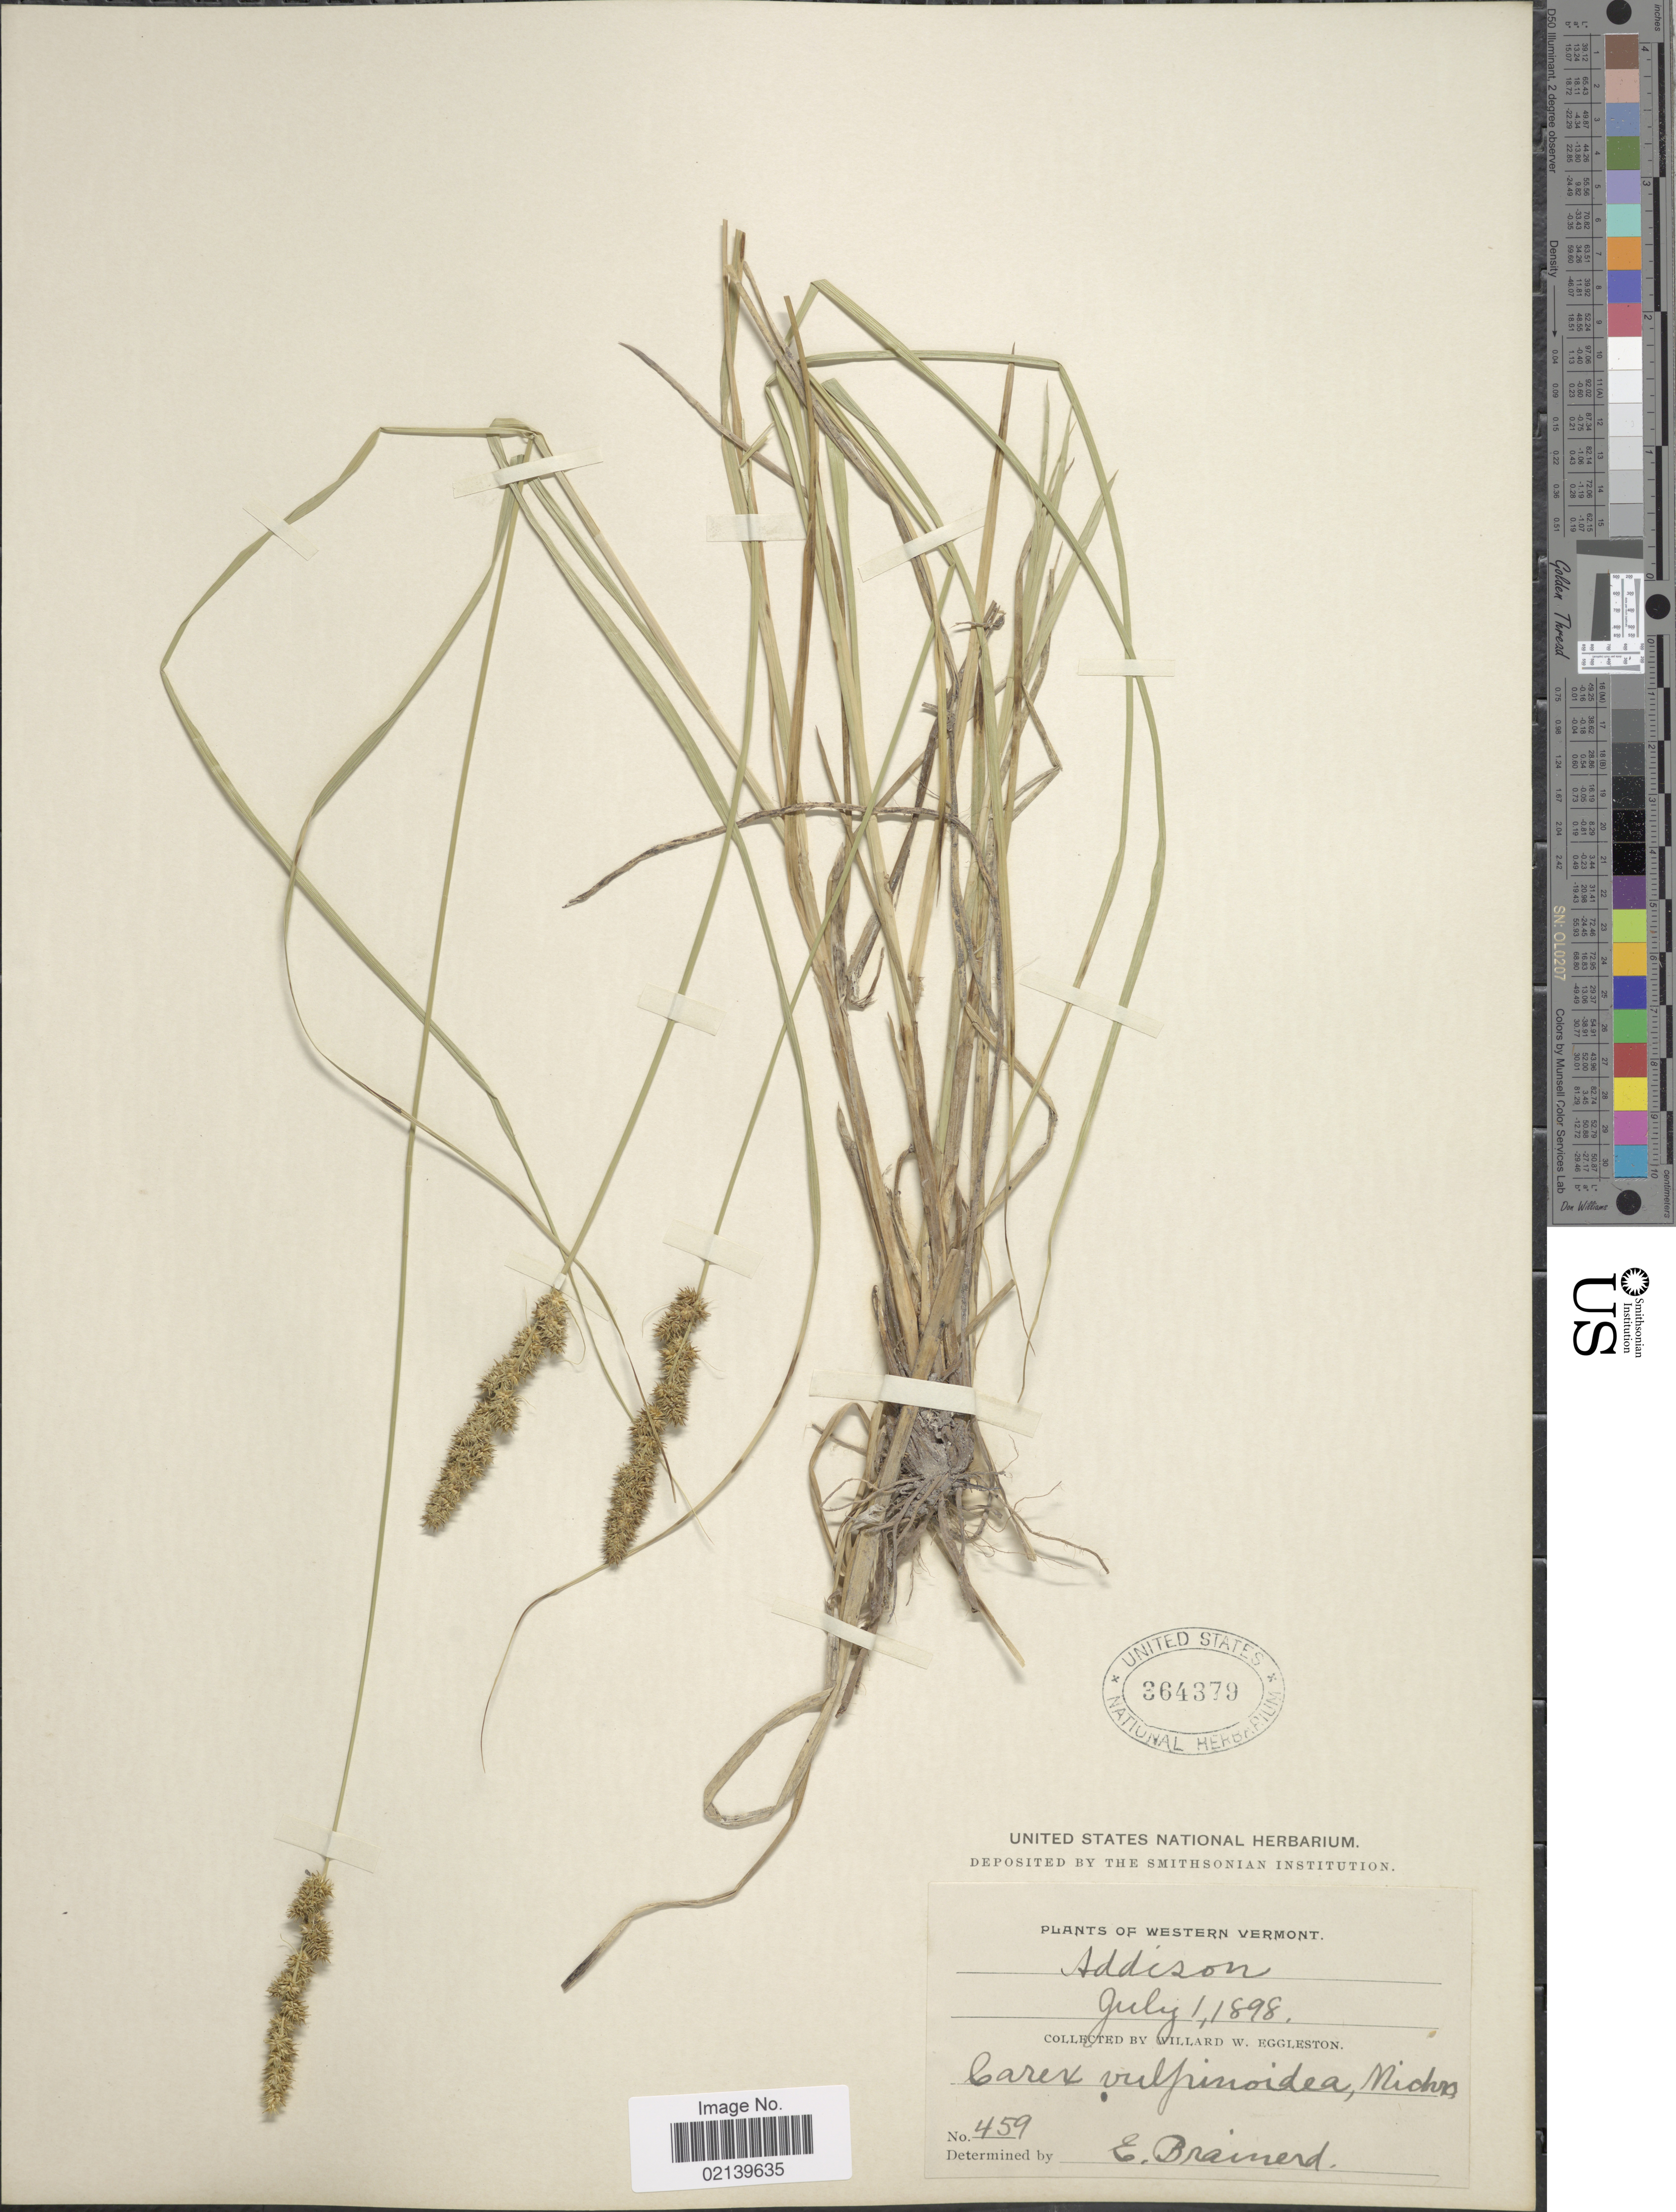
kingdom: Plantae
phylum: Tracheophyta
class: Liliopsida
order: Poales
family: Cyperaceae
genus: Carex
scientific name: Carex vulpinoidea Michx.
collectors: W. W. Eggleston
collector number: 459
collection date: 1898-07-01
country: United States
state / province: Vermont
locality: Western Vermont, Addison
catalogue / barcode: US 364379